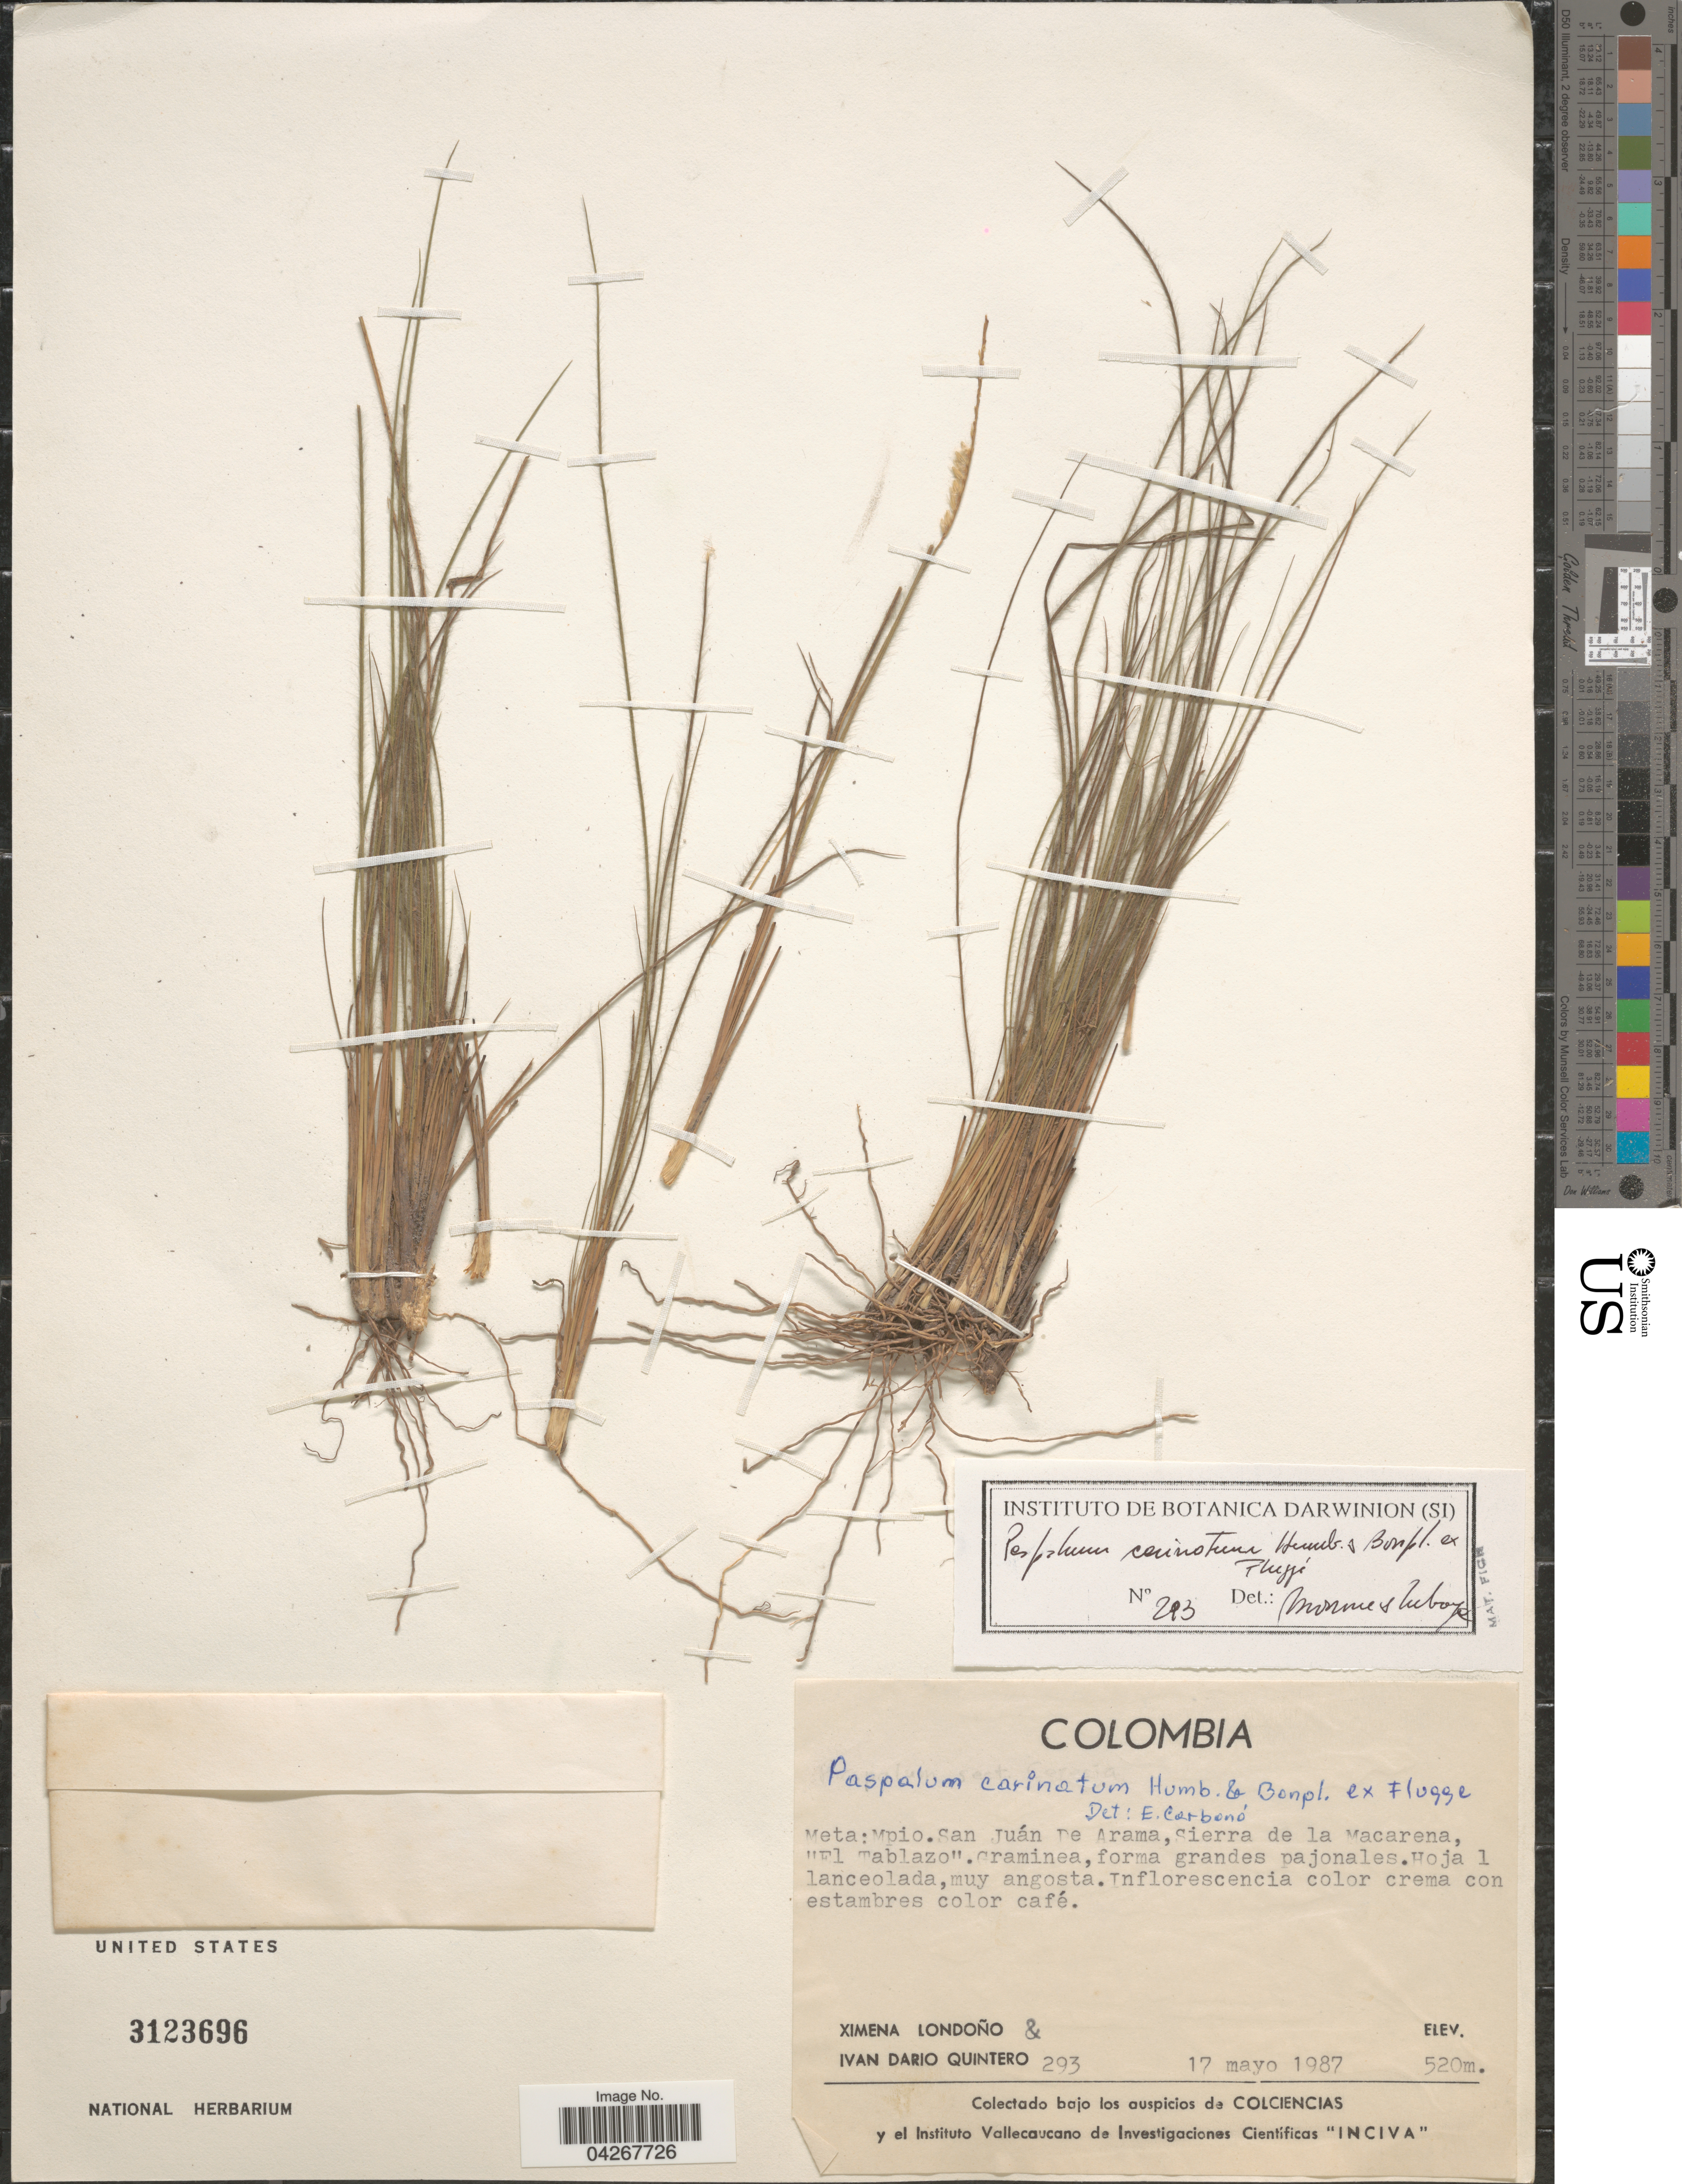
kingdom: Plantae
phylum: Tracheophyta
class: Liliopsida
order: Poales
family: Poaceae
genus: Paspalum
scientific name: Paspalum carinatum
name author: Humb. & Bonpl. ex Flüggé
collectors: X. Londoño & I. Quintero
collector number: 293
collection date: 1987-05-17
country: Colombia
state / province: Meta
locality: Meta: Mpio. San Juán De arama, Sierra de la Macarena, "El Tablazo".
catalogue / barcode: US 3123696